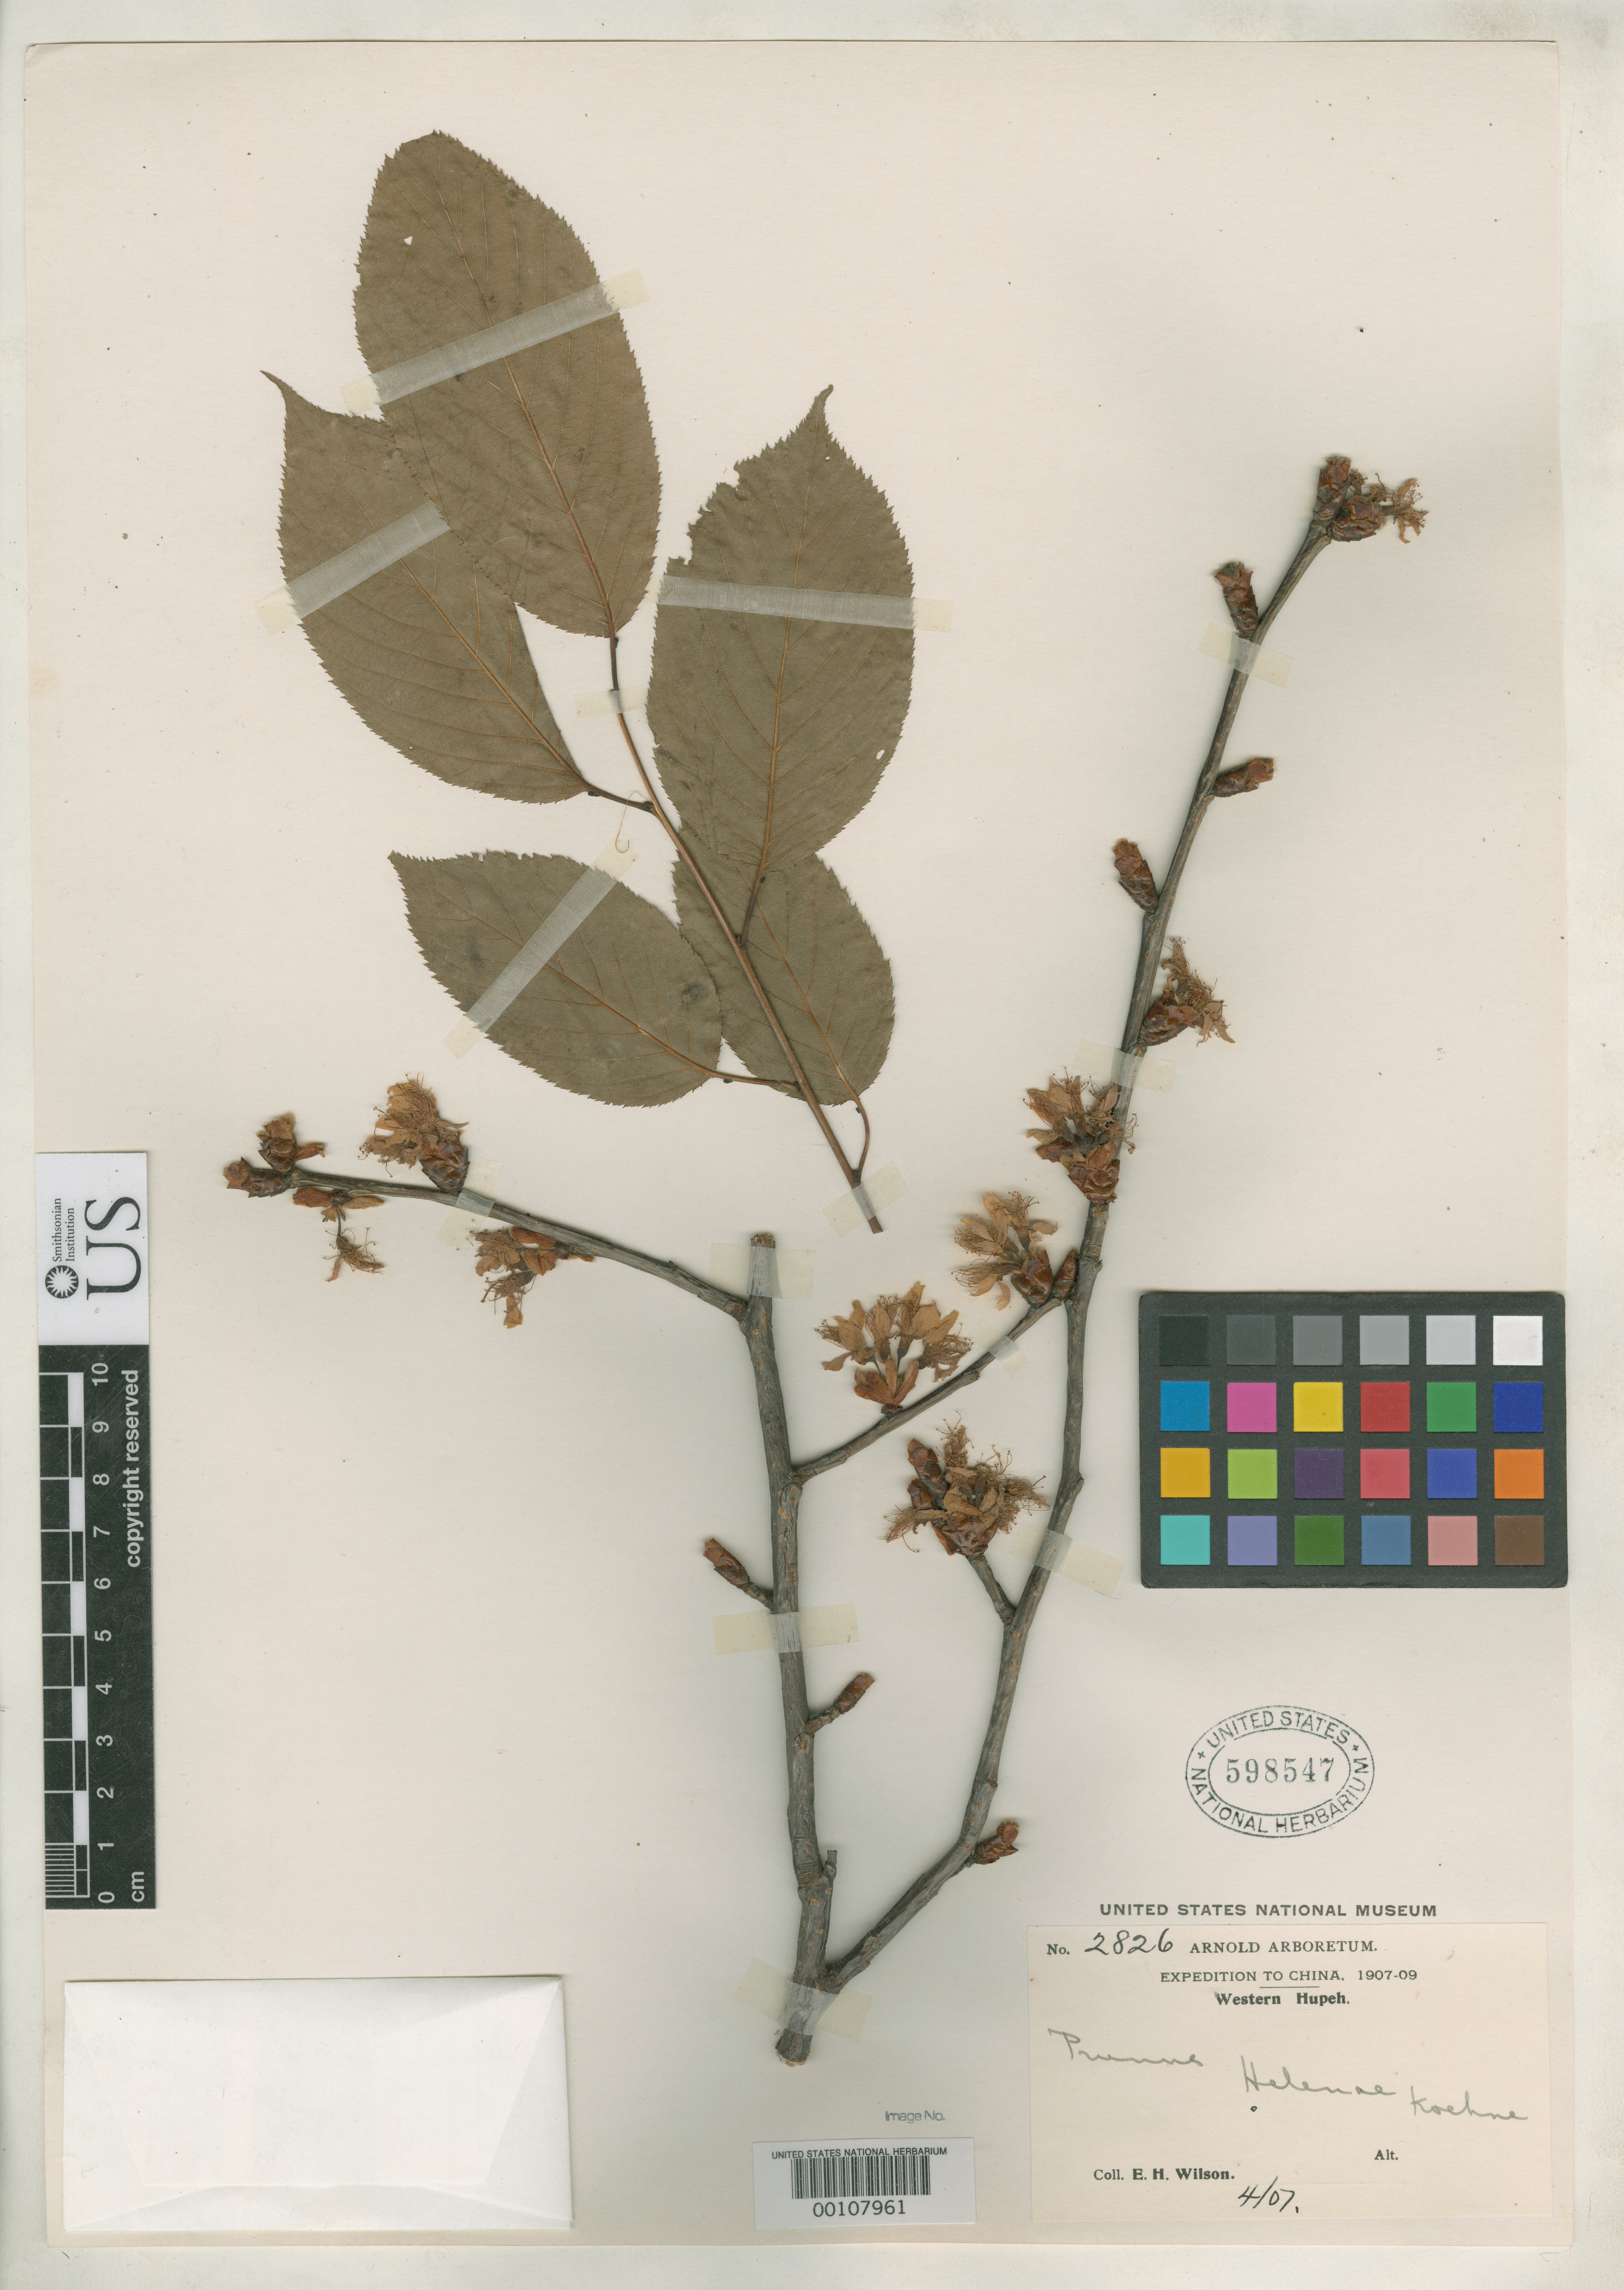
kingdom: Plantae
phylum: Tracheophyta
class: Magnoliopsida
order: Rosales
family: Rosaceae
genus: Prunus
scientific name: Prunus helenae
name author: Koehne in Sarg.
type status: Isosyntype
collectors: E. H. Wilson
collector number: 2826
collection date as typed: Apr 1907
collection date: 1907-04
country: China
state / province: Hubei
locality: Patung Hsien.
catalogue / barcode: US 598547